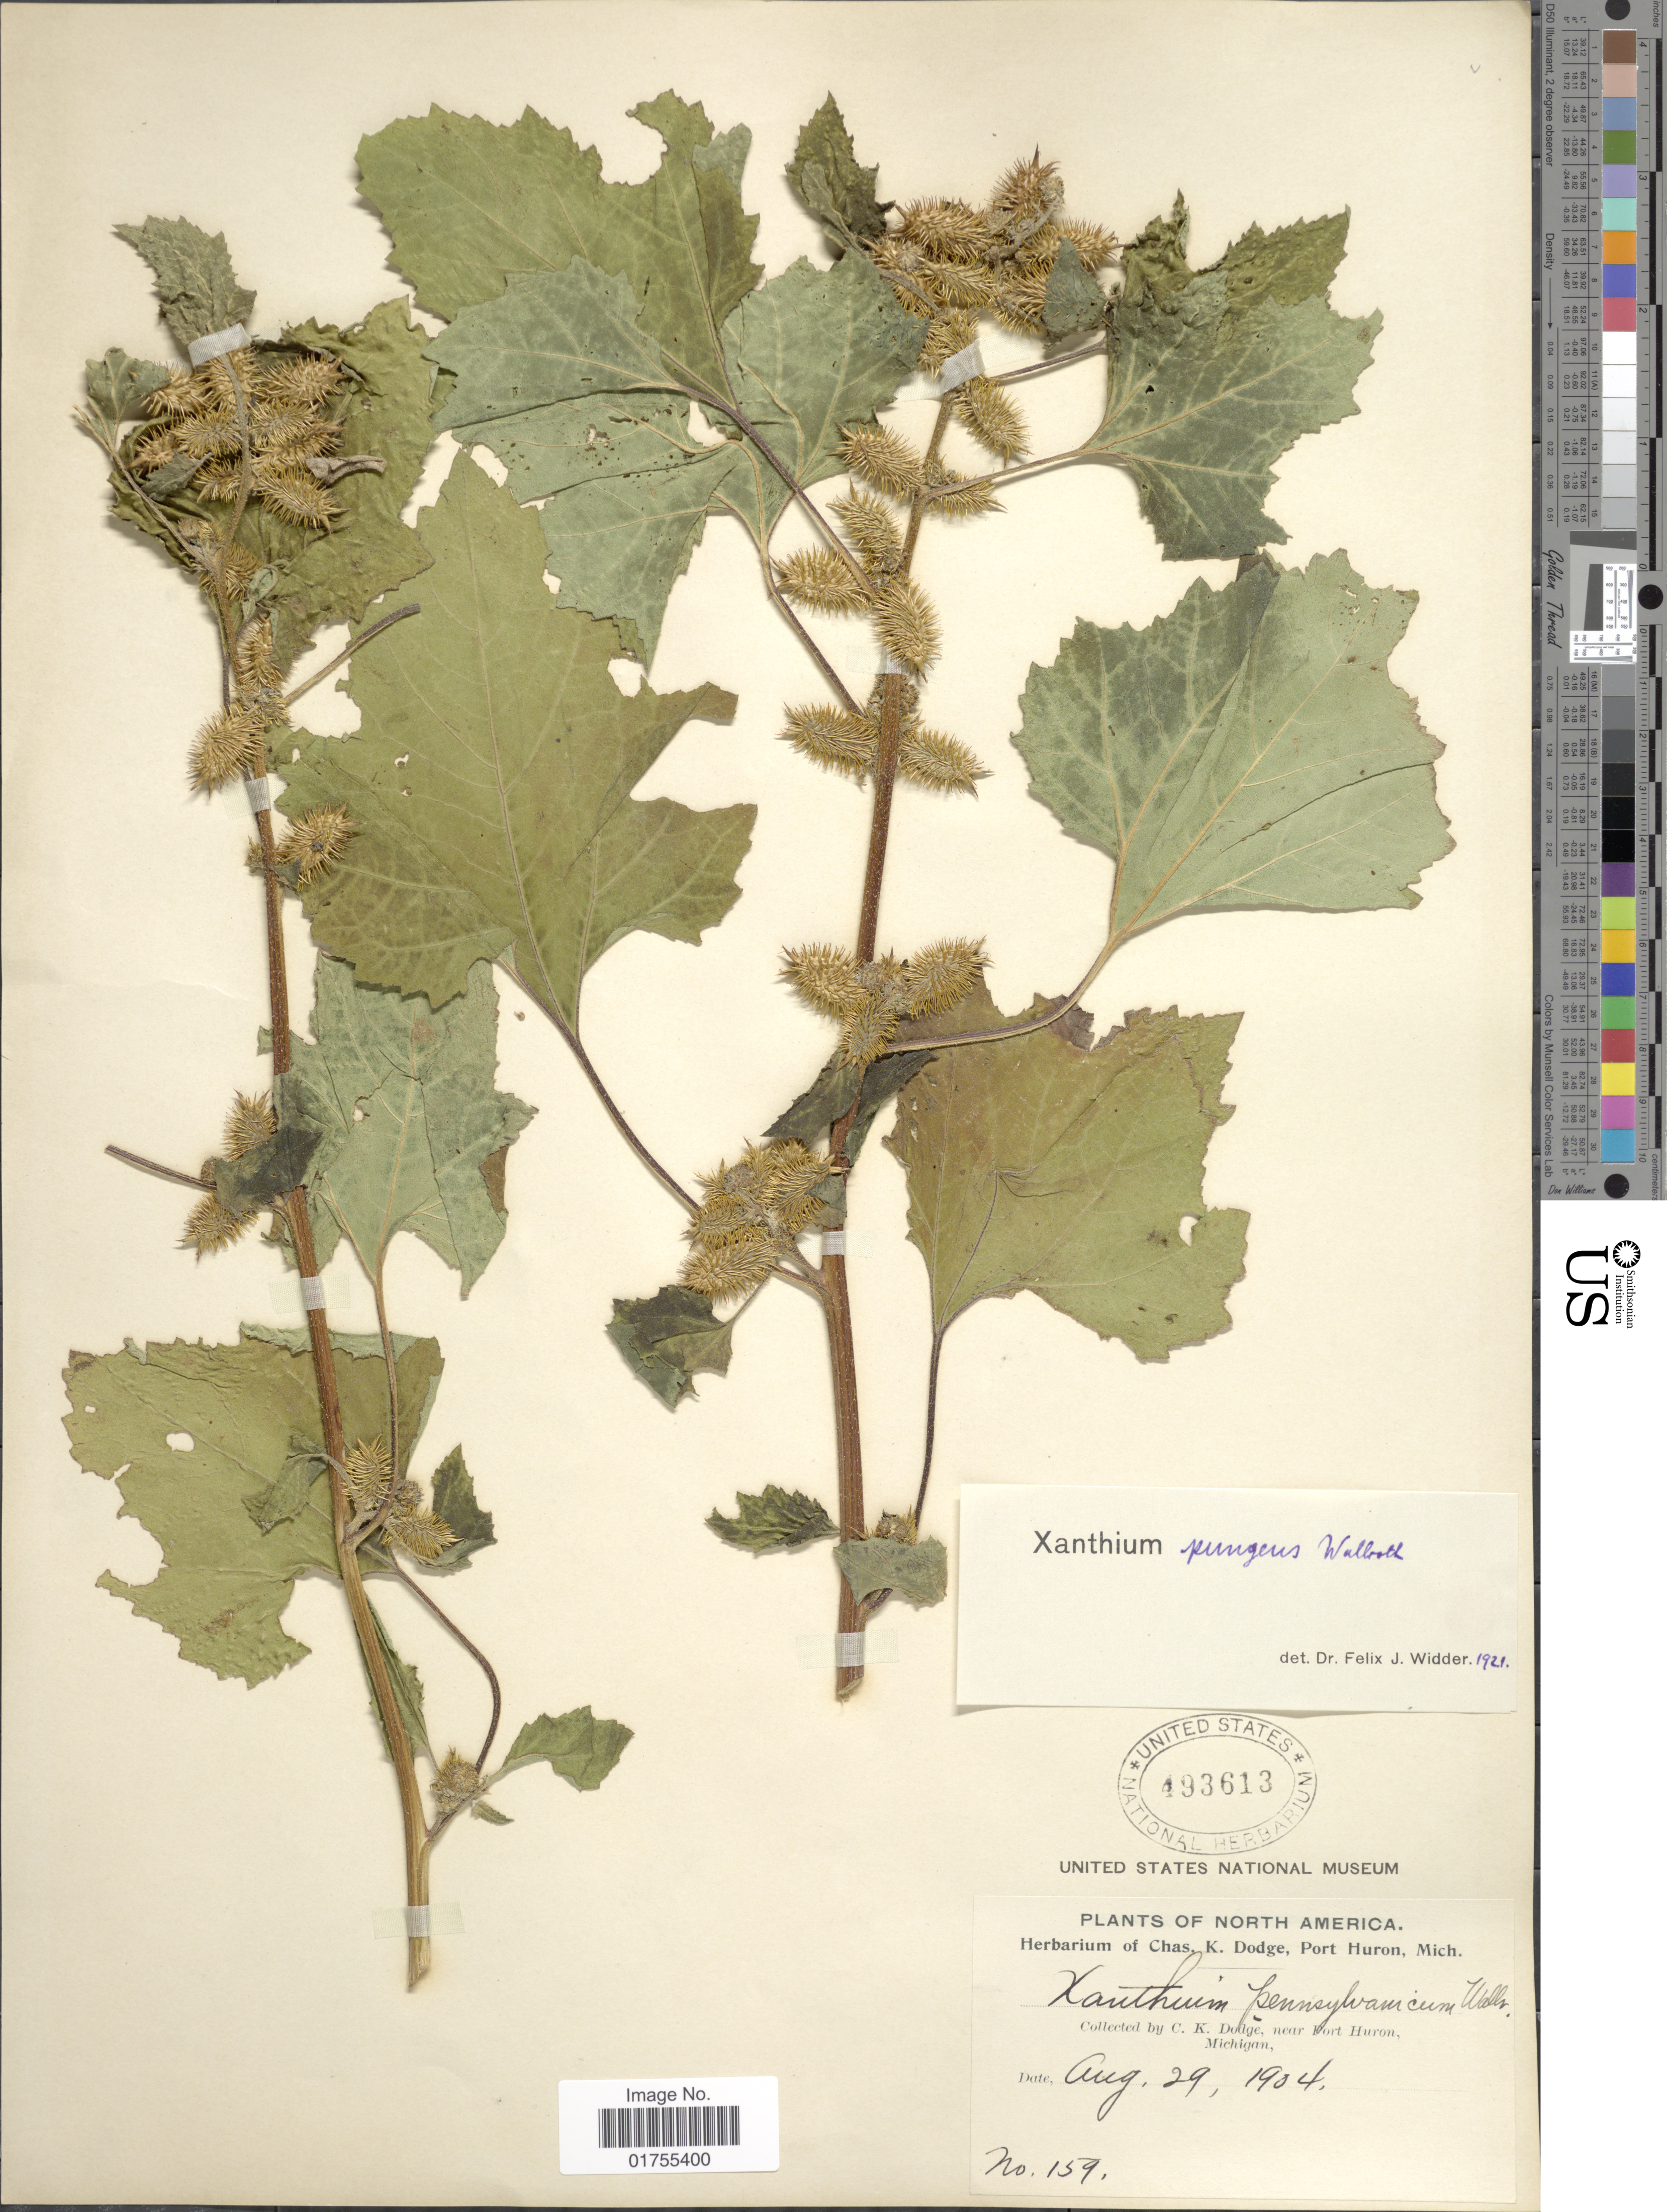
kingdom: Plantae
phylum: Tracheophyta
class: Magnoliopsida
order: Asterales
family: Asteraceae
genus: Xanthium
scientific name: Xanthium strumarium var. glabratum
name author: Mill.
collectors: C. K. Dodge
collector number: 159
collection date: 1904-08-28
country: United States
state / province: Michigan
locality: Near Port Huron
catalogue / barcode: US 493613